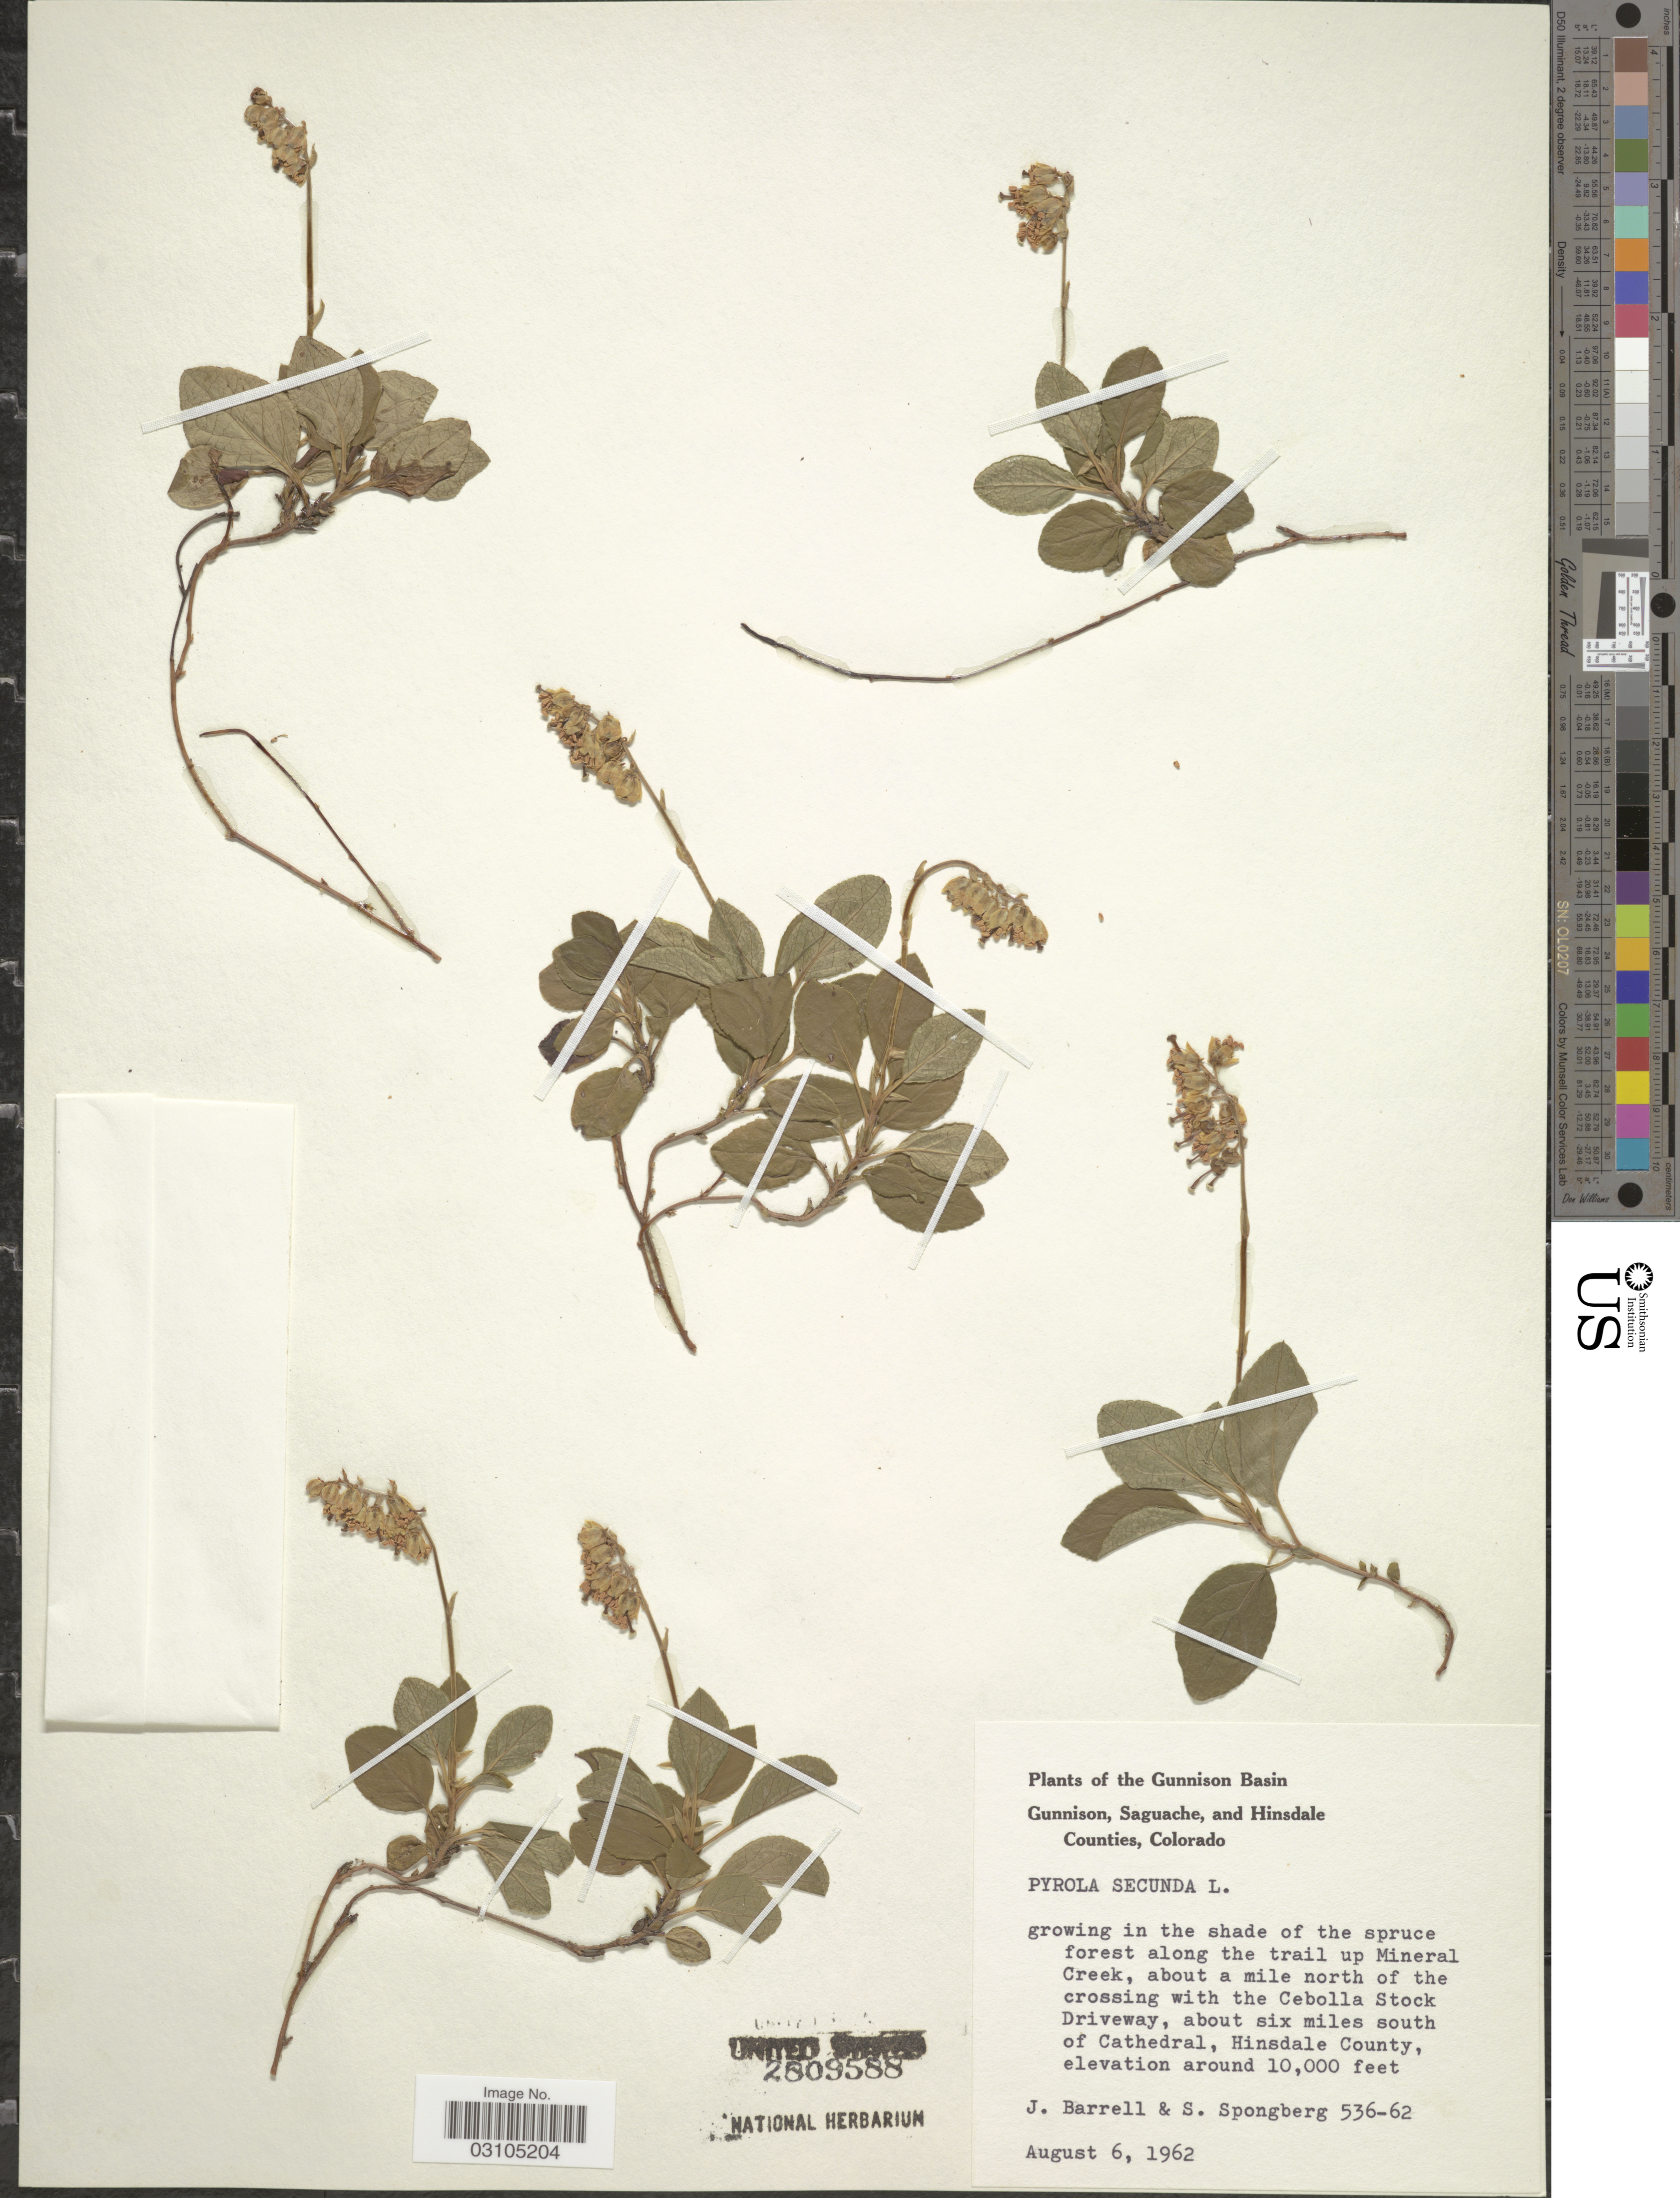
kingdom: Plantae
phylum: Tracheophyta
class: Magnoliopsida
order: Ericales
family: Ericaceae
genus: Orthilia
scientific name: Orthilia secunda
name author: (L.) House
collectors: J. Barrell & S. A.Spongberg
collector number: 536-62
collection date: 1962-08-06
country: United States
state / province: Colorado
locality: Gunnison Basin. Along the trail up Mineral Creek, about a mile north of the crossing with the Cebolla Stock Driveway, about six miles south of Cathedral, Hinsdale County.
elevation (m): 3048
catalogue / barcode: US 2809588